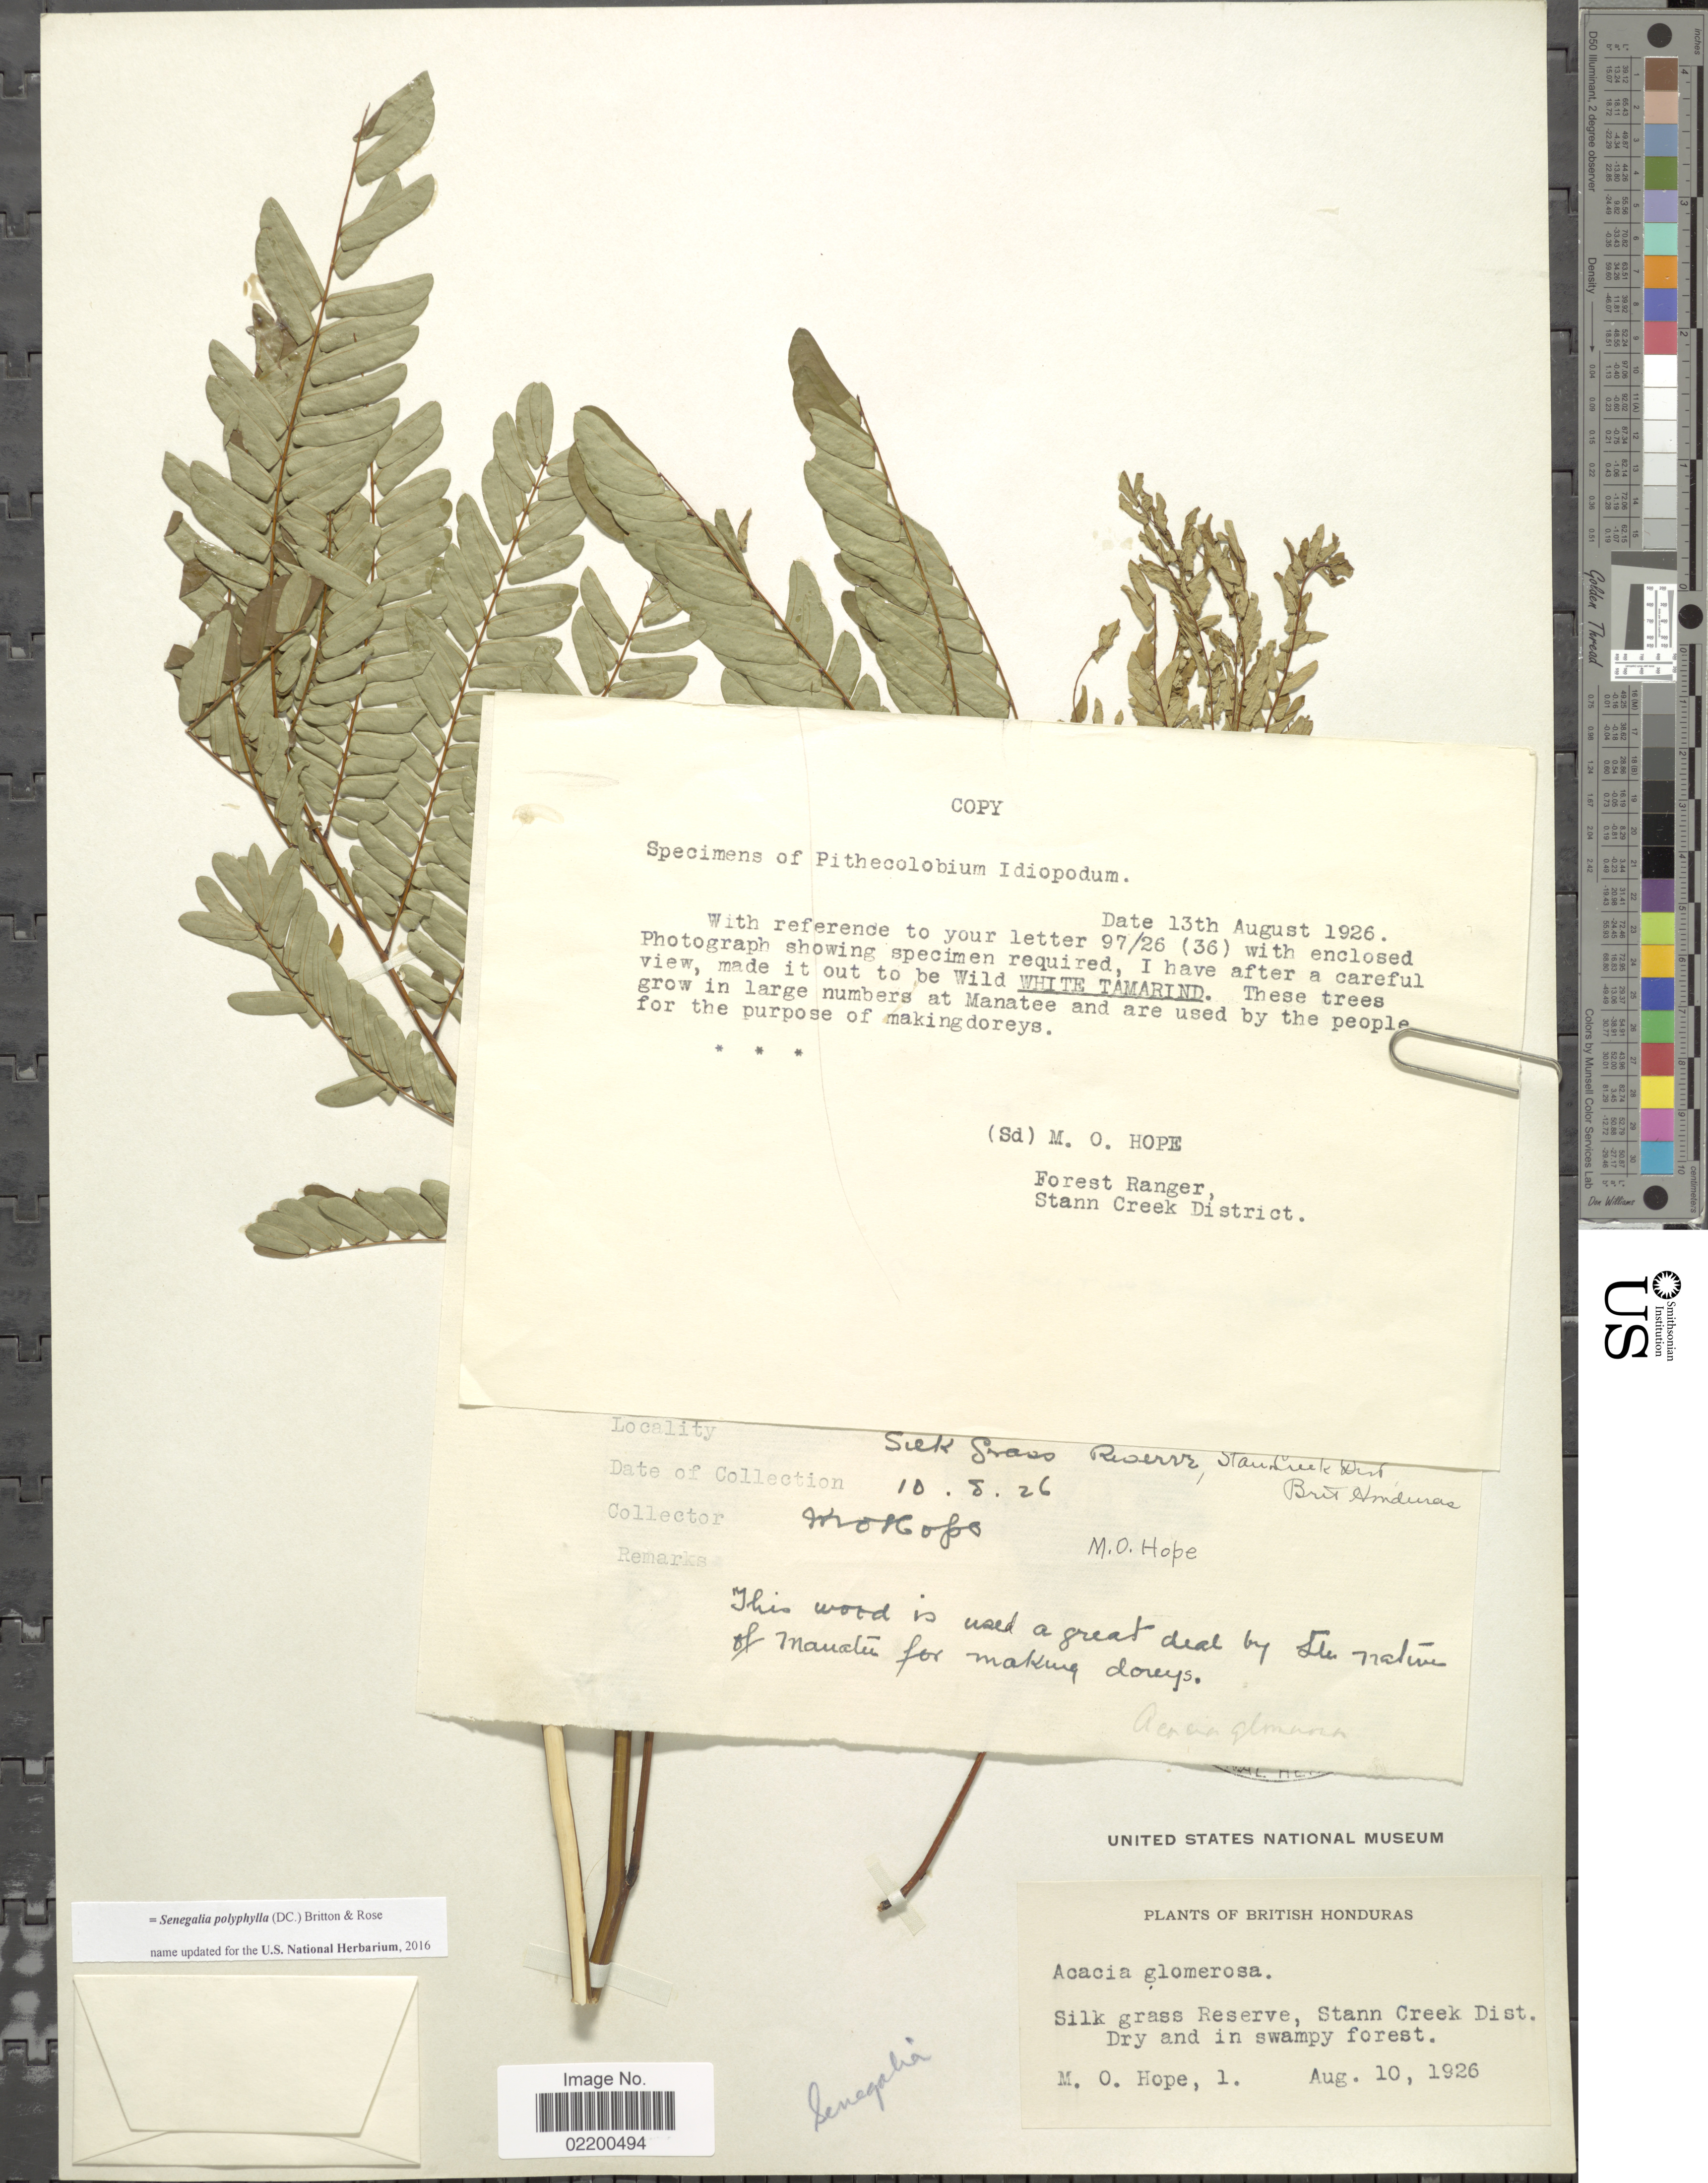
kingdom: Plantae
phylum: Tracheophyta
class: Magnoliopsida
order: Fabales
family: Fabaceae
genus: Senegalia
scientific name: Senegalia rhytidocarpa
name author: (L. Rico) Seigler & Ebinger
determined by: Santos, V. Terra dos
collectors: M. Hope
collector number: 1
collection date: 1926-08-10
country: Belize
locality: British Honduras, Silk grass Reserve, Stann Creek Dist.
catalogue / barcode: US 1266077